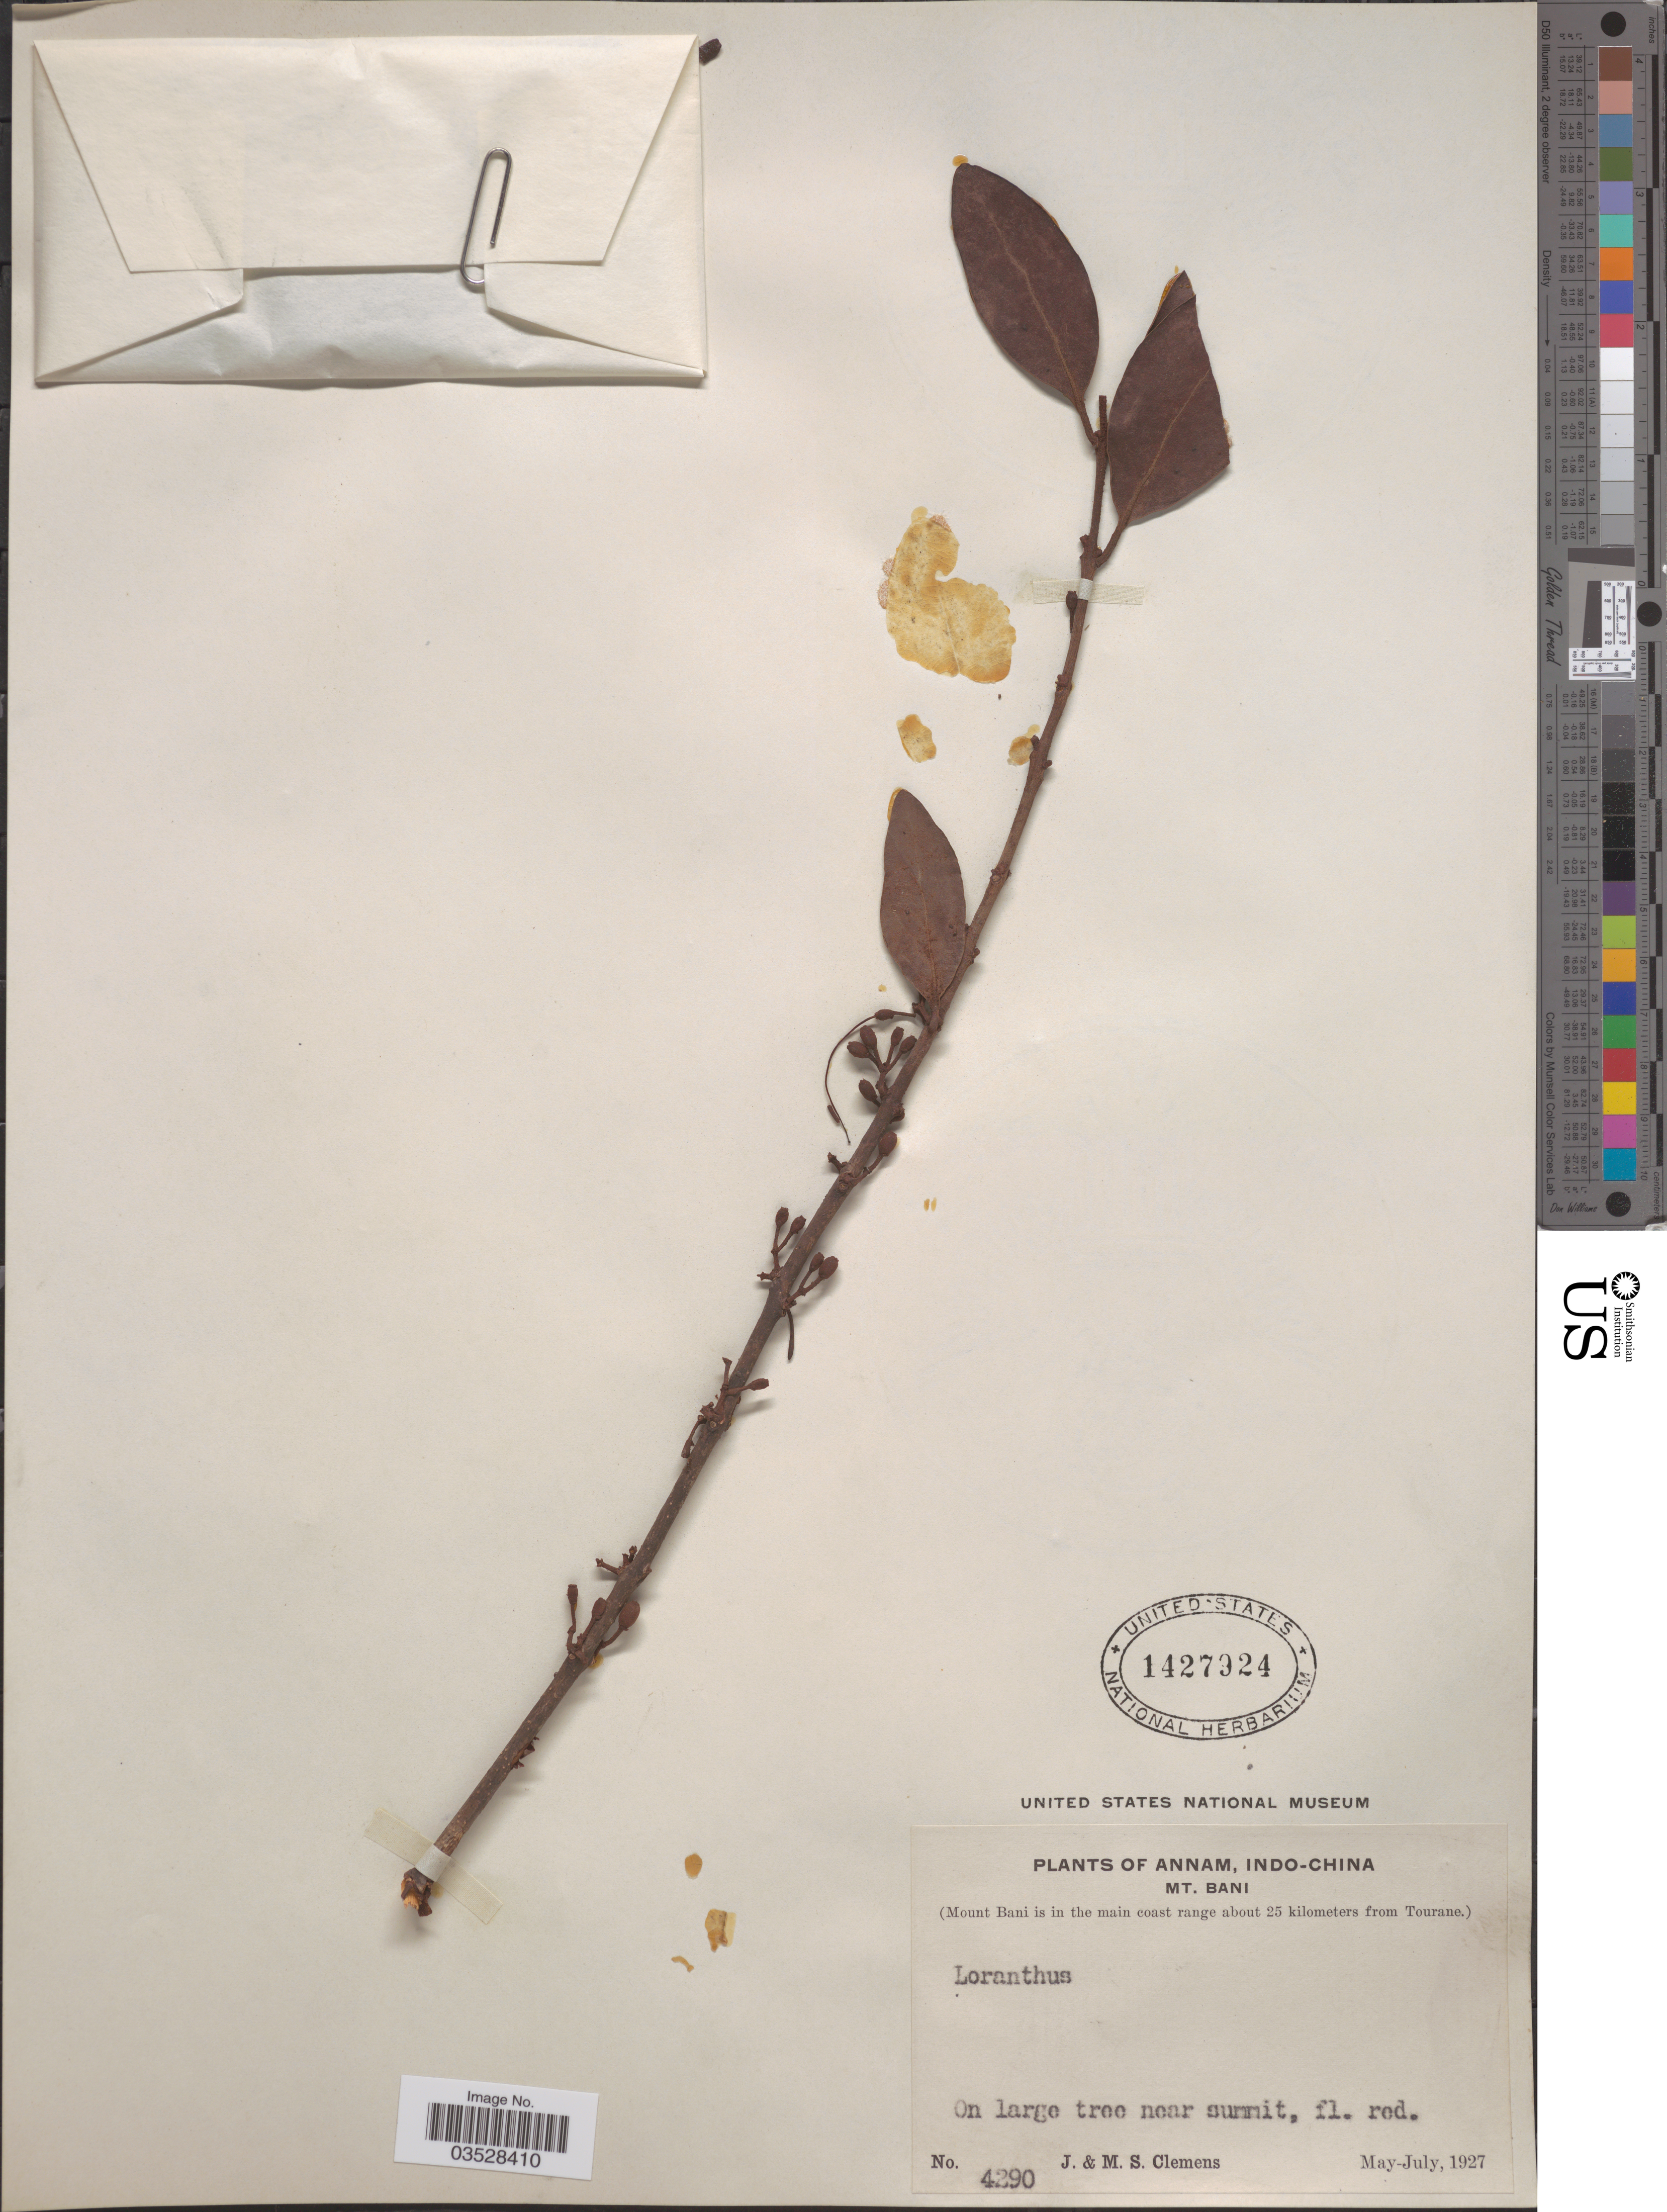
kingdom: Plantae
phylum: Tracheophyta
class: Magnoliopsida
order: Santalales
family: Loranthaceae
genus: Loranthus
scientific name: Loranthus kwangtungensis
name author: Merr.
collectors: J. Clemens & M. S. Clemens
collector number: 4290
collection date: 1927-05/1927-07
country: Vietnam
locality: Annam, Indo-China. Mt. Bani. Mount Bani is in the main coast range about 25 kilometers from Tourane.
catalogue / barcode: US 1427924